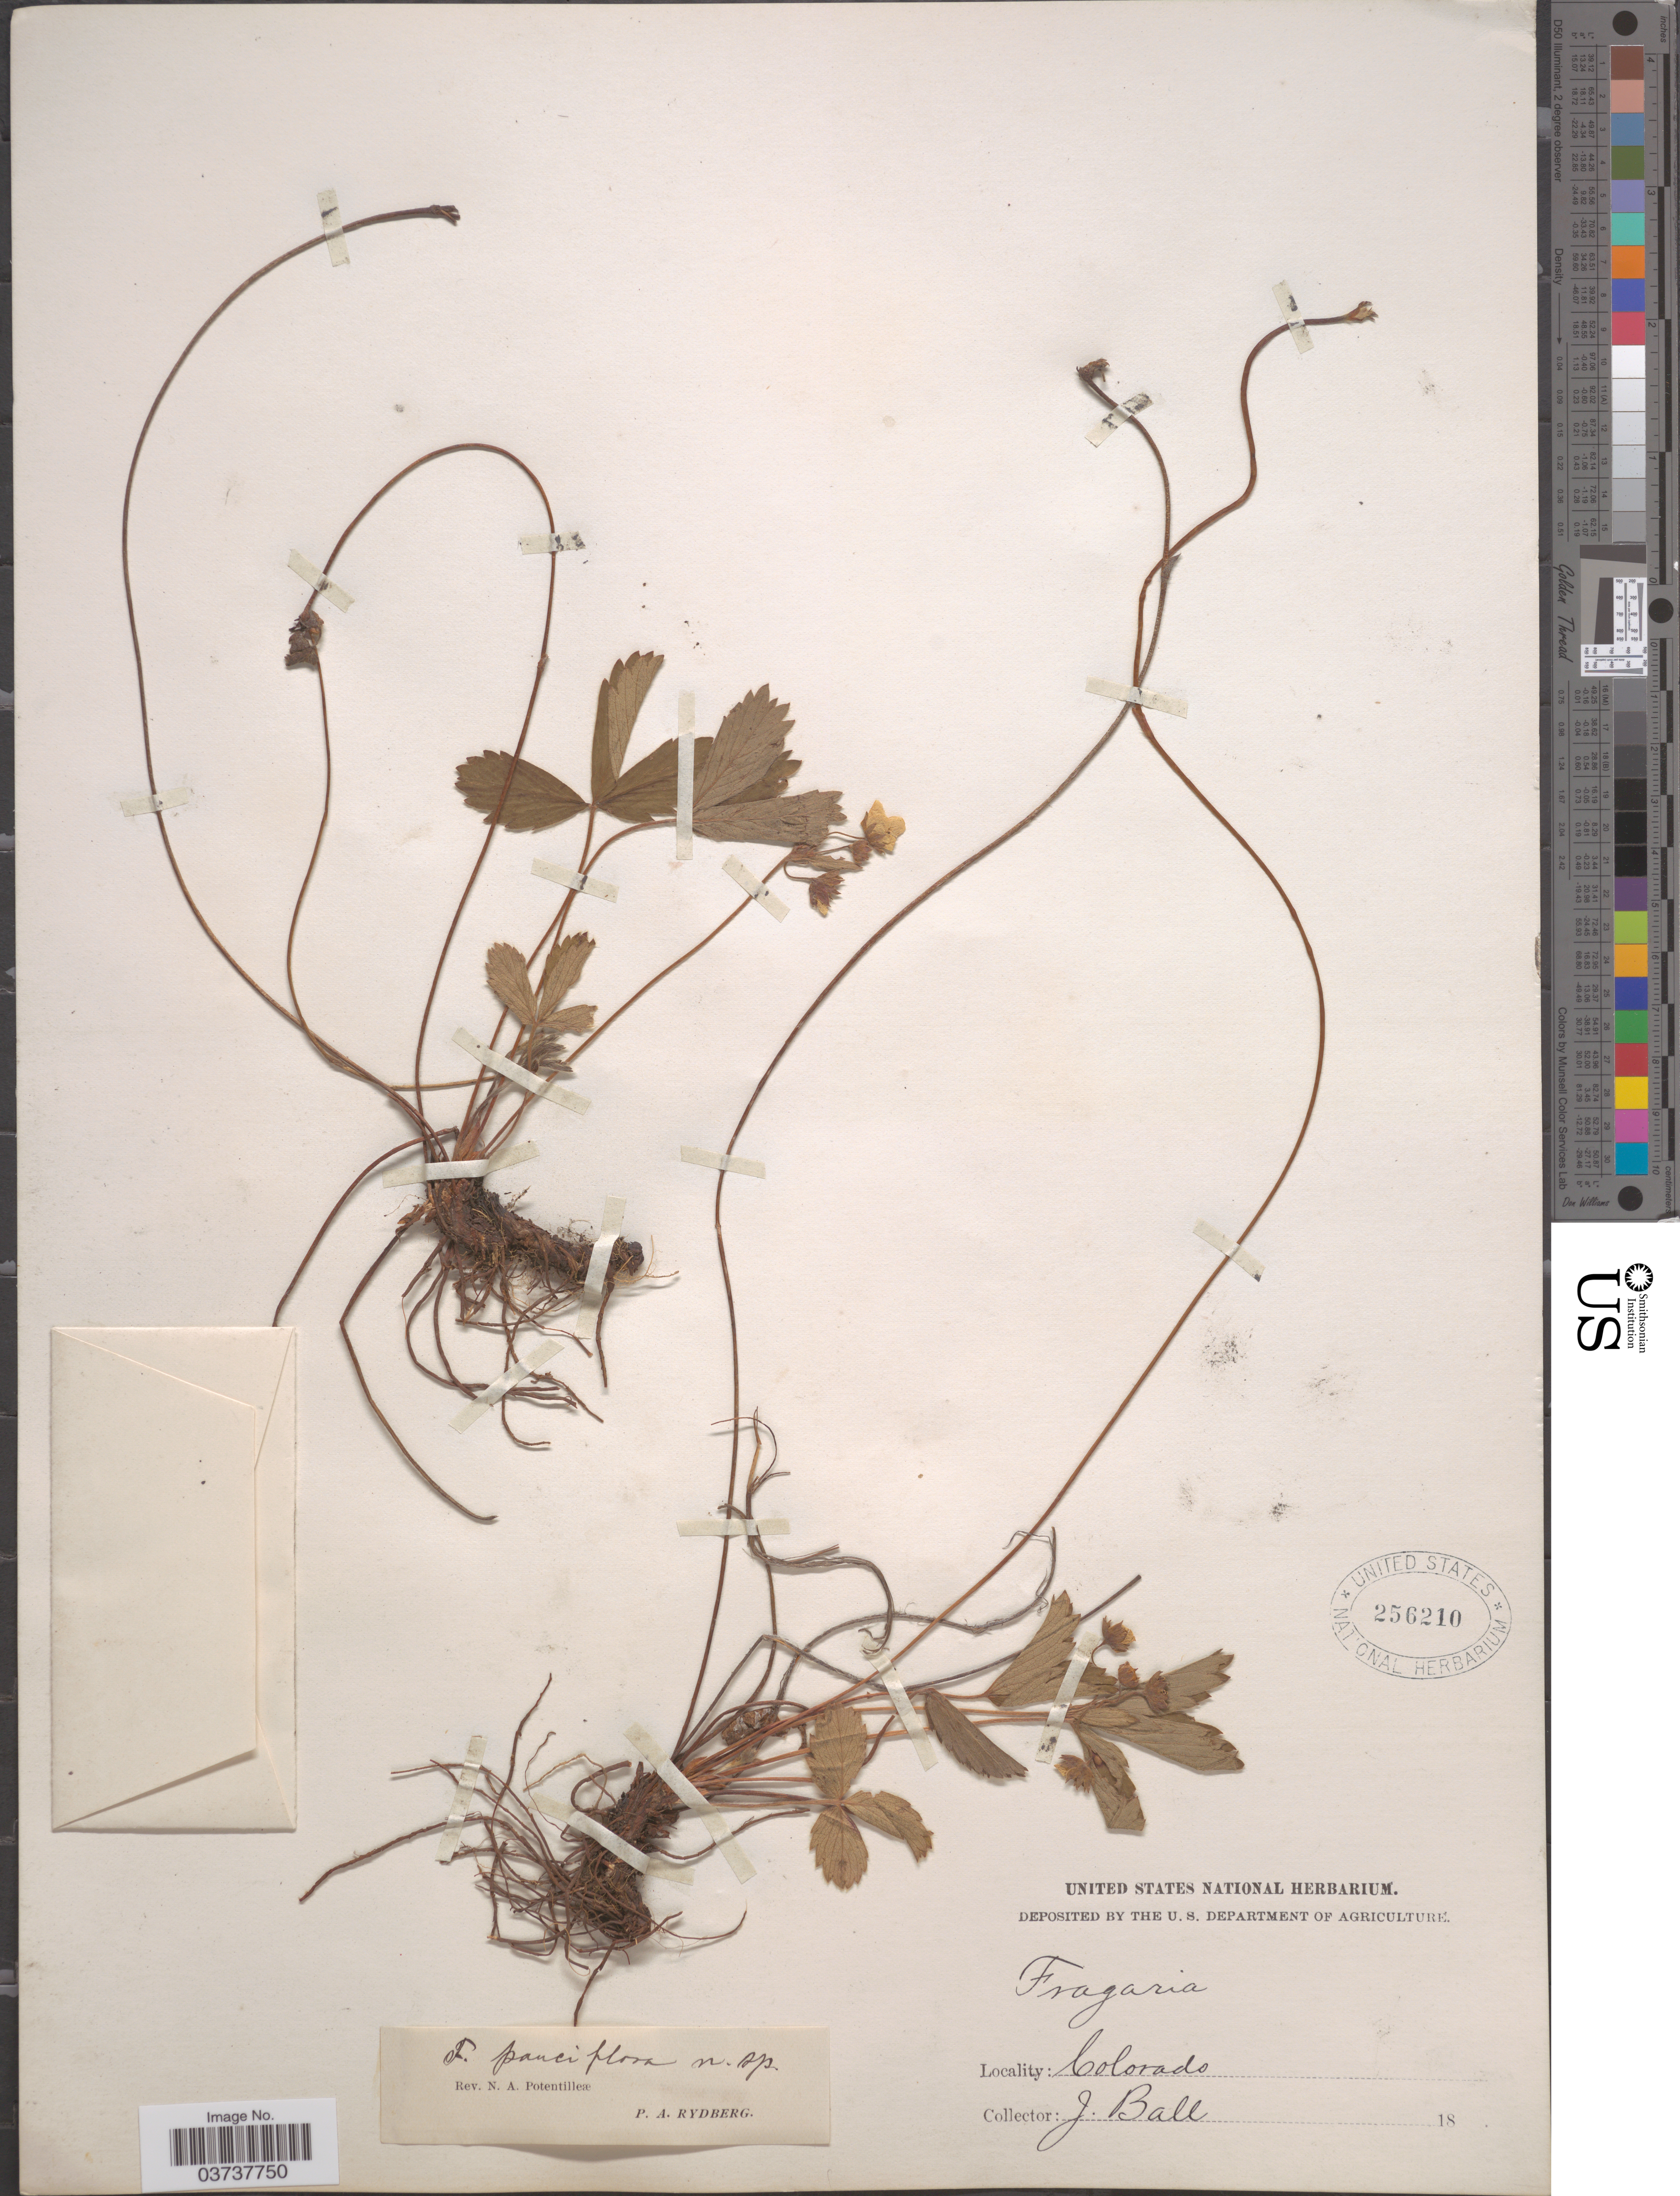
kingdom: Plantae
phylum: Tracheophyta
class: Magnoliopsida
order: Rosales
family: Rosaceae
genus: Fragaria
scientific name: Fragaria virginiana subsp. glauca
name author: (S. Watson) Staudt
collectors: J. Ball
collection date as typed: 18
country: United States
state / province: Colorado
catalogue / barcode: US 256210